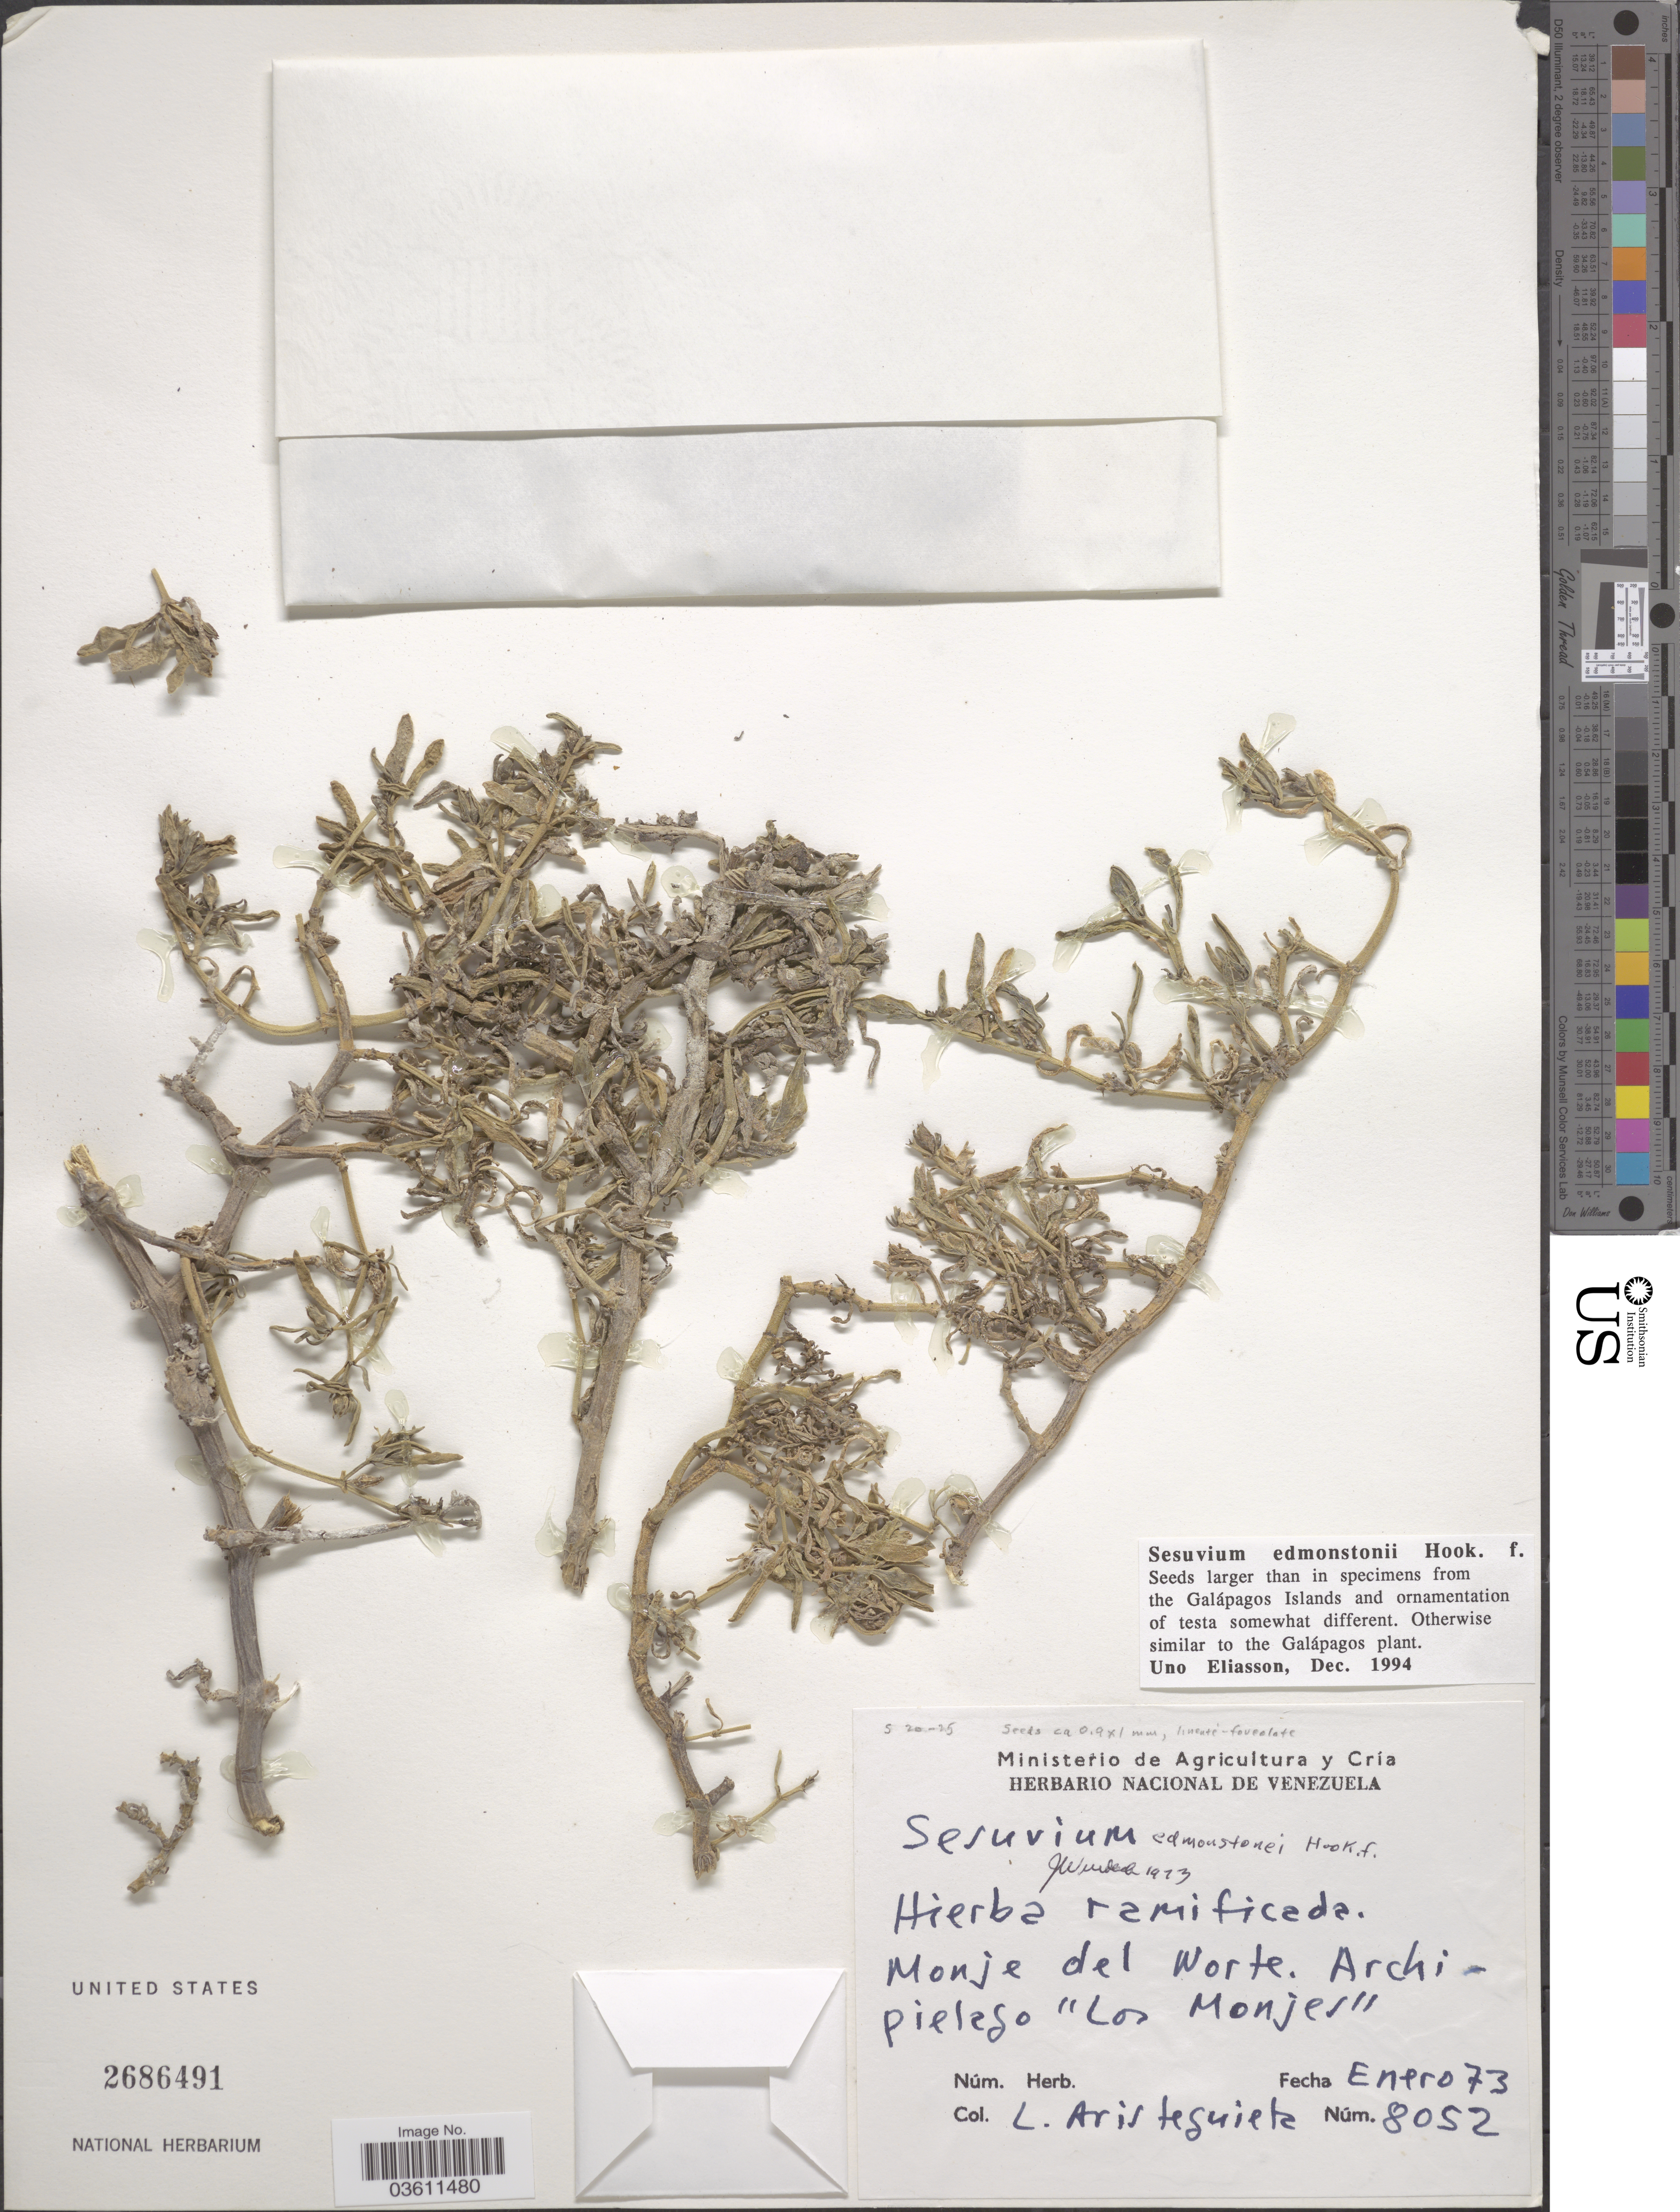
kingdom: Plantae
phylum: Tracheophyta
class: Magnoliopsida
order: Caryophyllales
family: Aizoaceae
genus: Sesuvium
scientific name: Sesuvium edmonstonei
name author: Hook. f.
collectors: L. Aristeguieta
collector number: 8052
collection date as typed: Transcribed d/m/y: /1/73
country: Venezuela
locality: Monje del Norte. Archipielago "Los Monjes".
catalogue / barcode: US 2686491